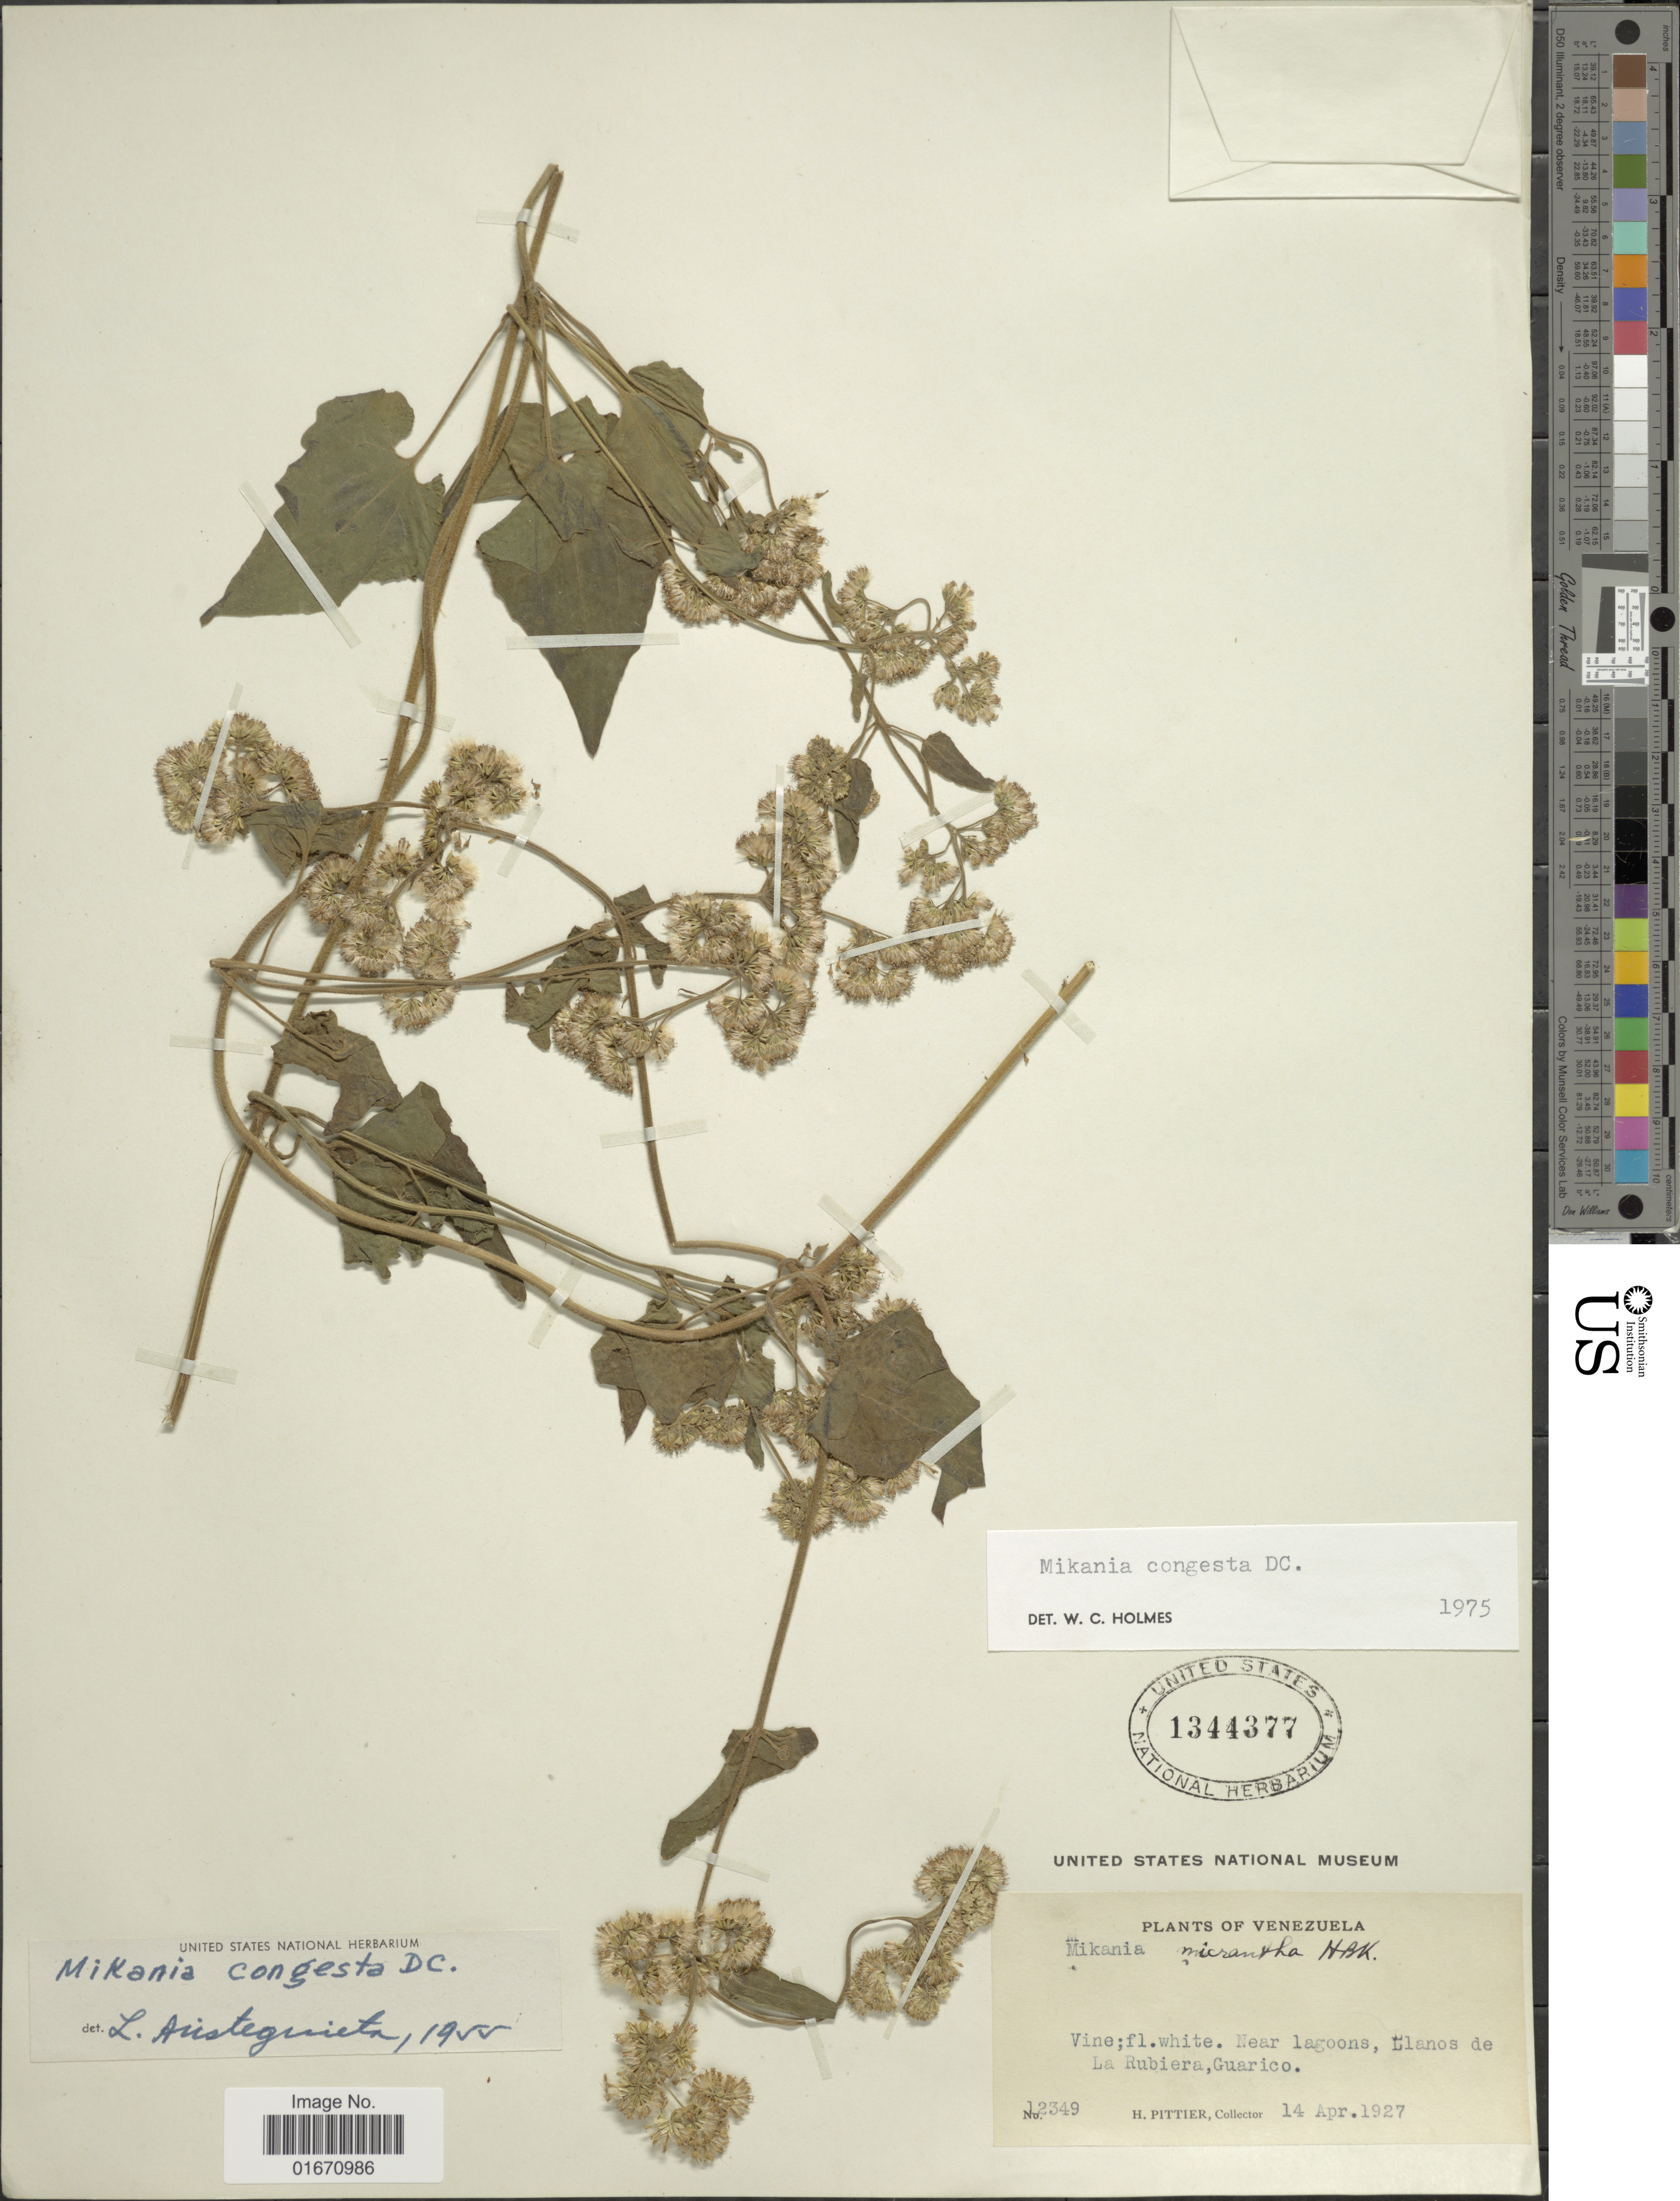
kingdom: Plantae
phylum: Tracheophyta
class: Magnoliopsida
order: Asterales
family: Asteraceae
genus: Mikania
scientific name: Mikania congesta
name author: DC.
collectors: H. F. Pittier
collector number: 12349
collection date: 1927-04-14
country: Venezuela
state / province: Guárico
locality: Near lagoons, Llanos de La Rubiera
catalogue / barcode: US 1344377